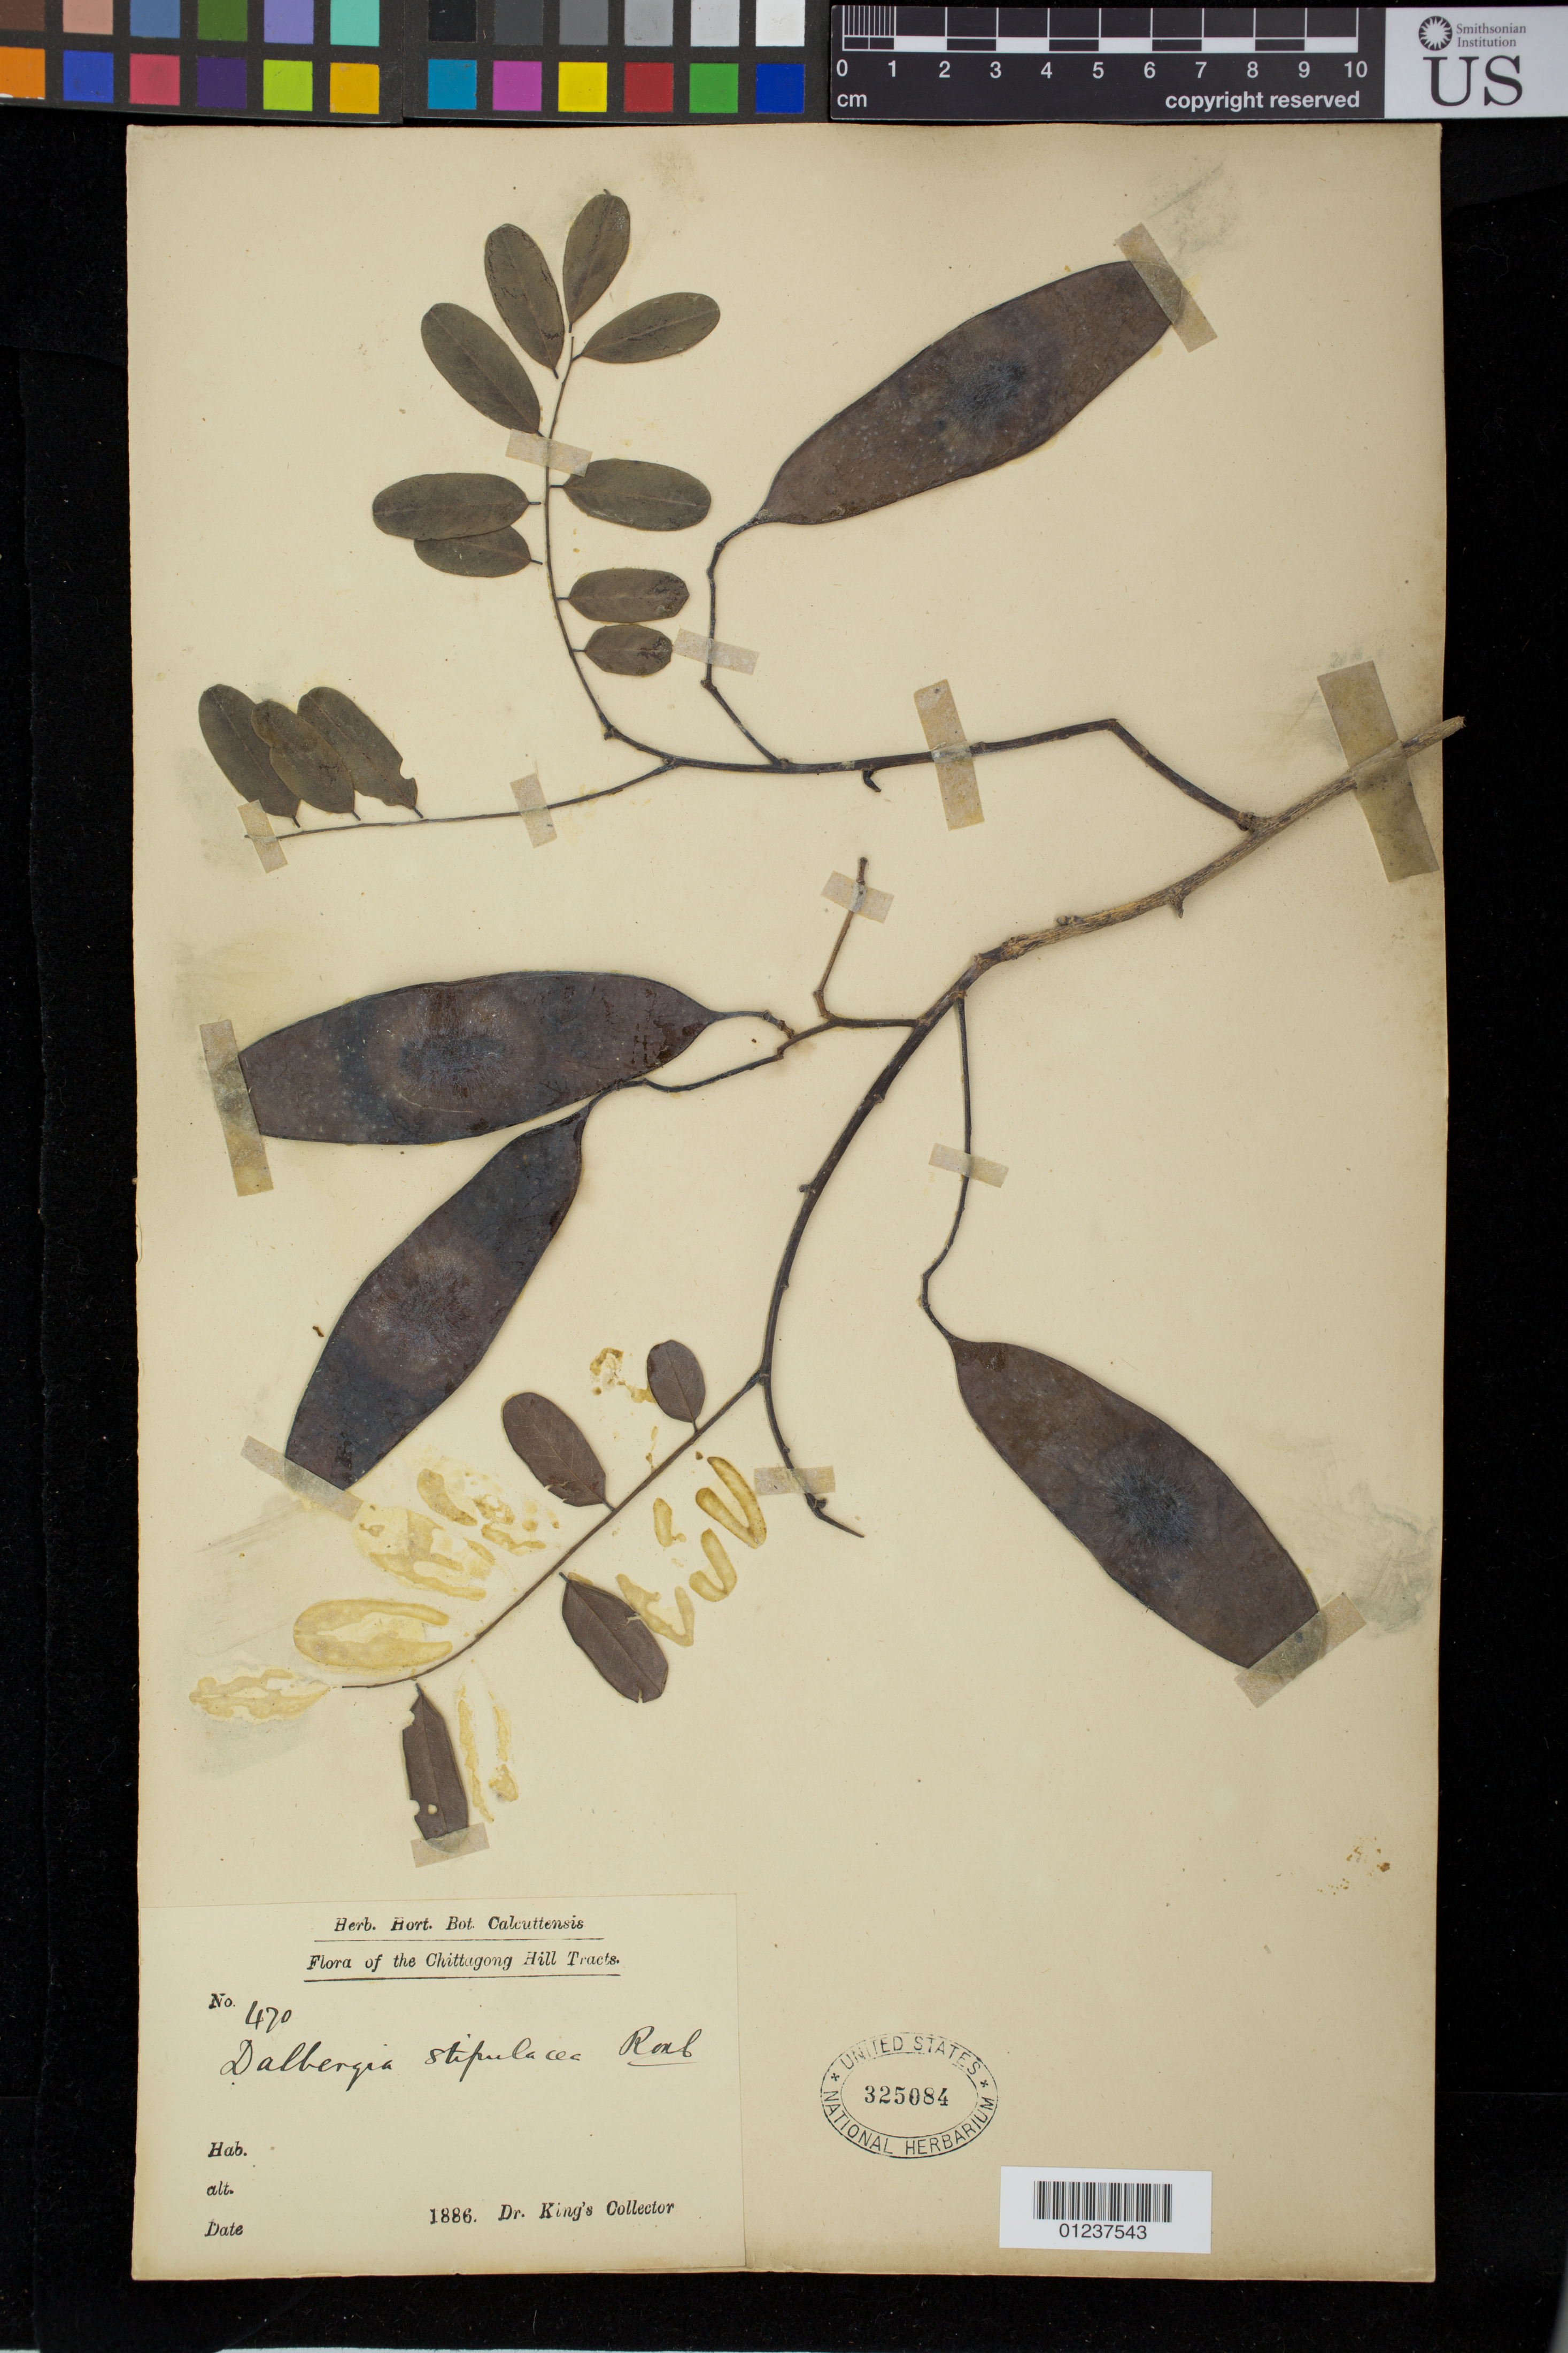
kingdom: Plantae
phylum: Tracheophyta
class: Magnoliopsida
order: Fabales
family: Fabaceae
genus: Dalbergia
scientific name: Dalbergia stipulacea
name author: Roxb.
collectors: Dr. King's collector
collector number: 470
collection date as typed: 1886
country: Bangladesh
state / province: Chittagong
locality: Chittagong Hill Tracts.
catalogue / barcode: US 325084